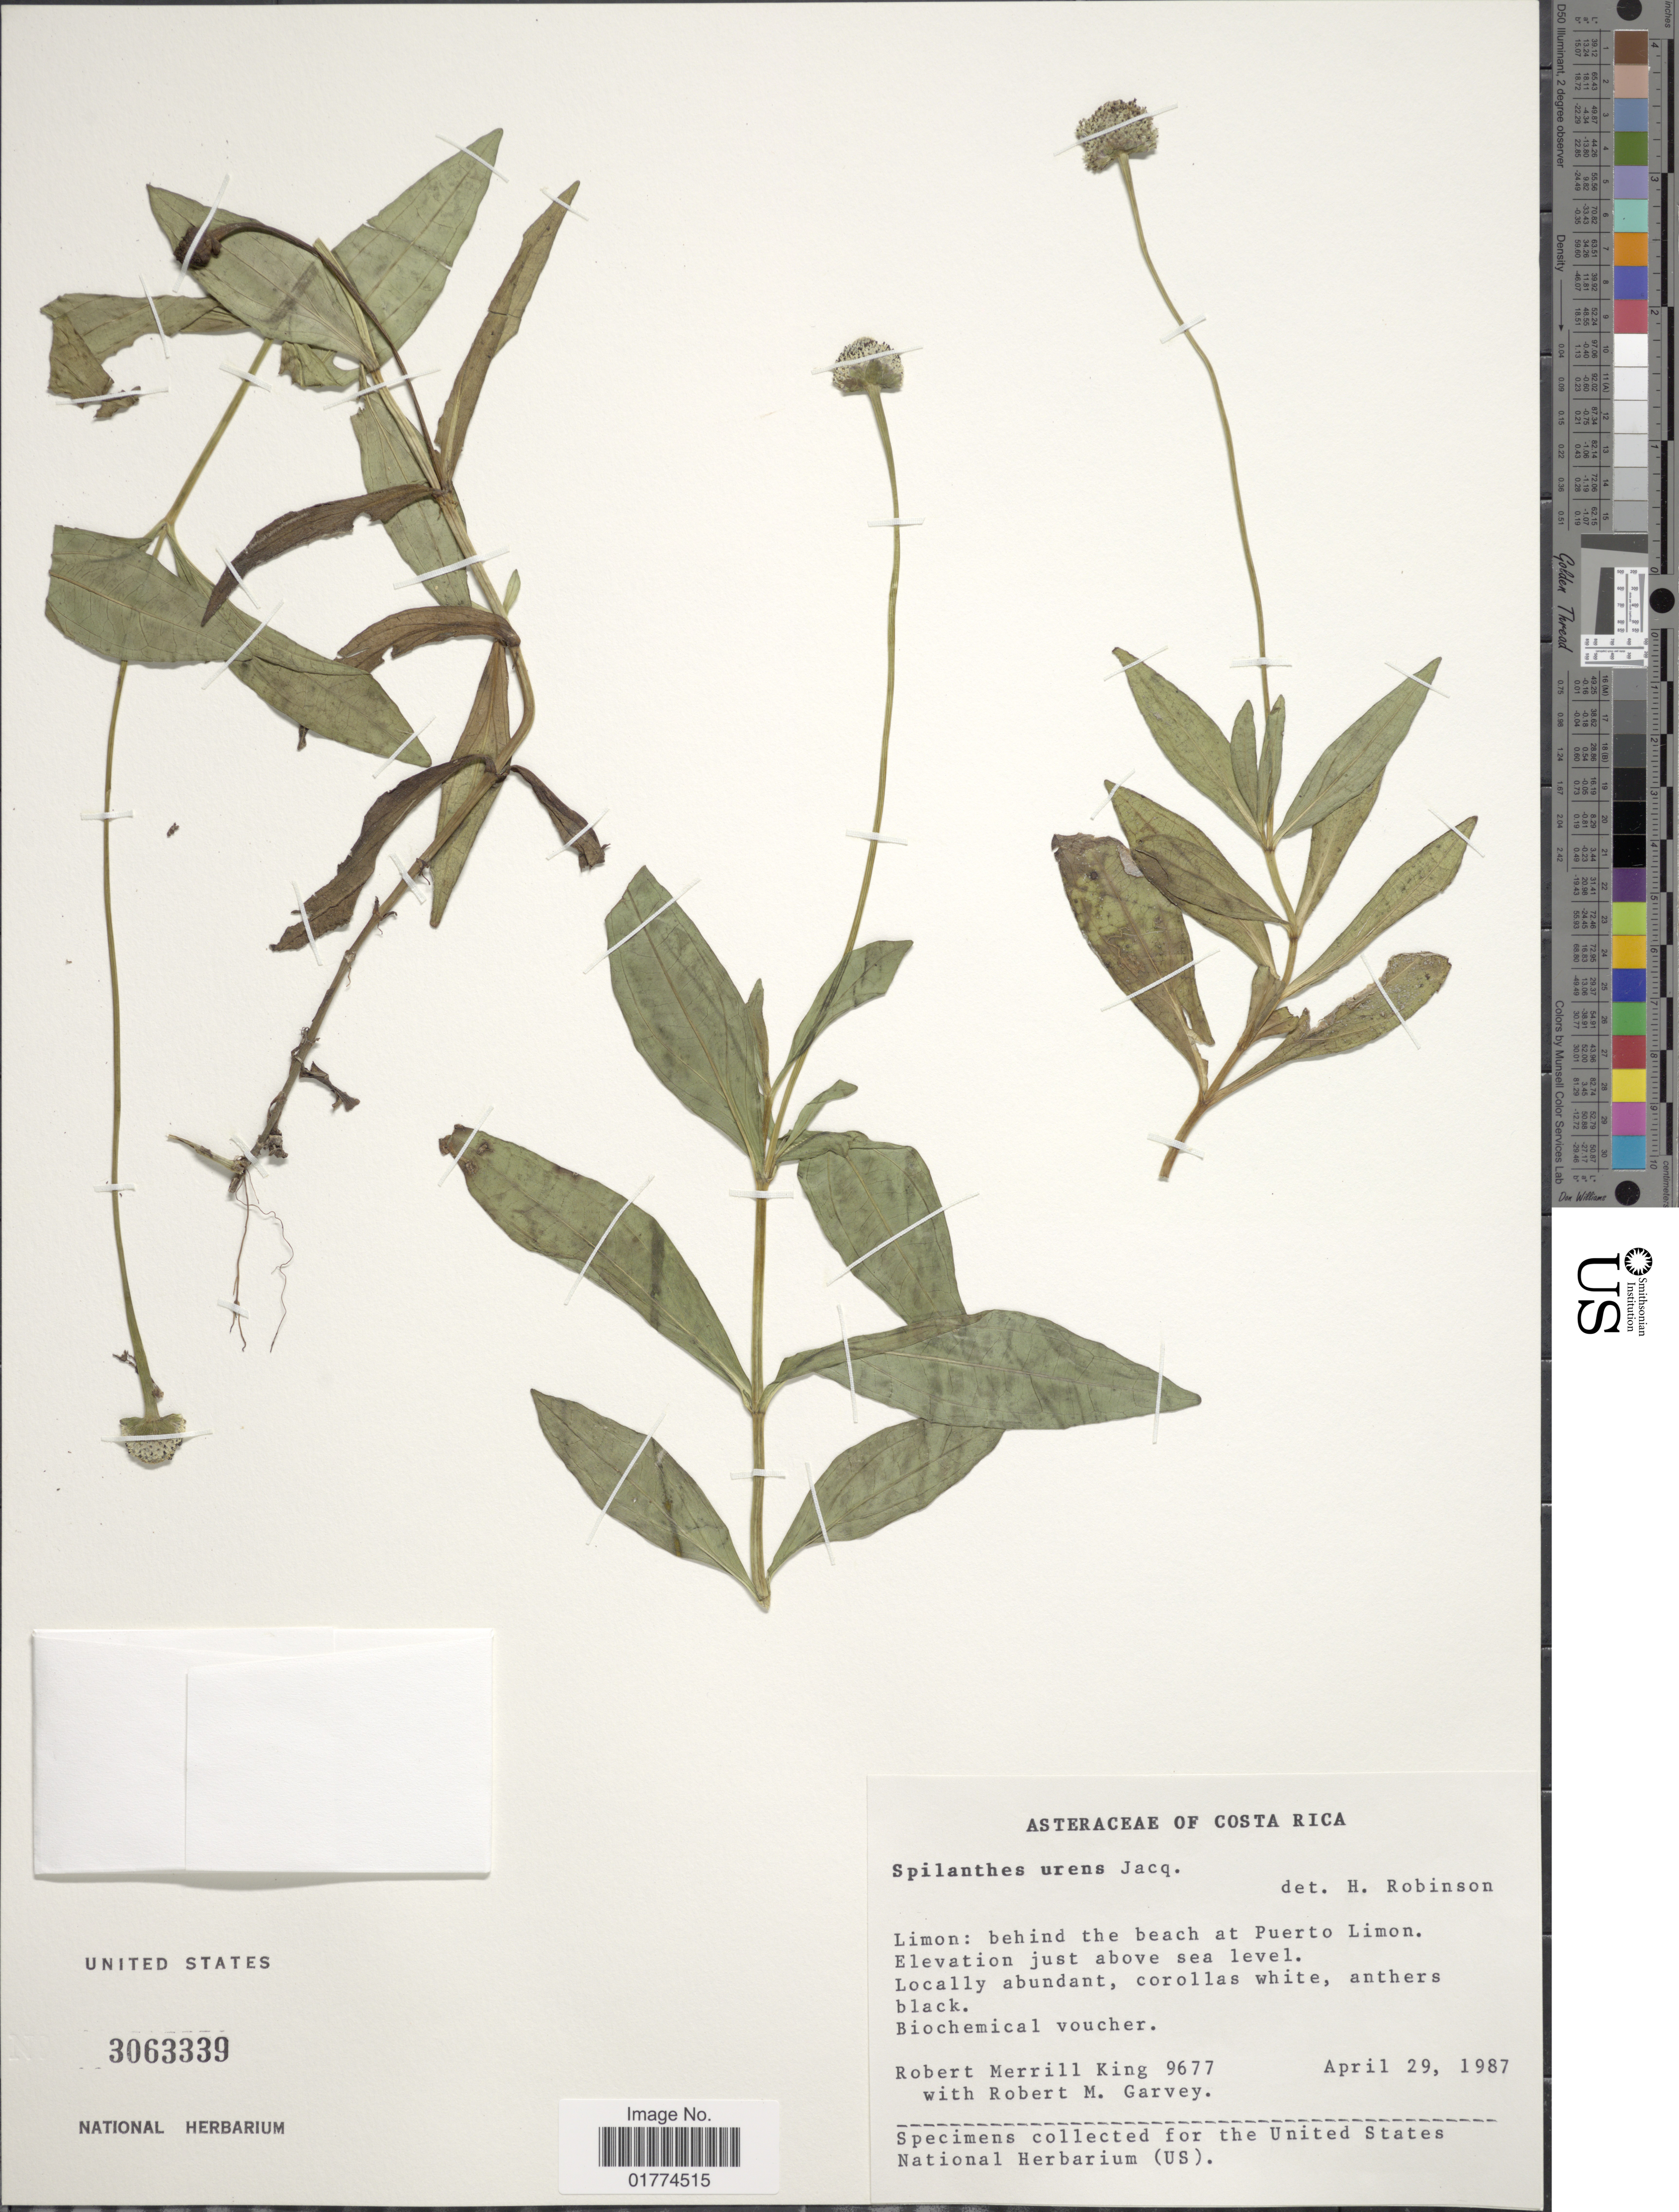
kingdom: Plantae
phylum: Tracheophyta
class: Magnoliopsida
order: Asterales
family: Asteraceae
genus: Spilanthes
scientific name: Spilanthes urens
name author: Jacq.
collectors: R. M. King & R. Garvey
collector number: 9677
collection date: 1987-04-29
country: Costa Rica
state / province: Limón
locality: Behind the beach at Puerto Limon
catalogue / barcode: US 3063339